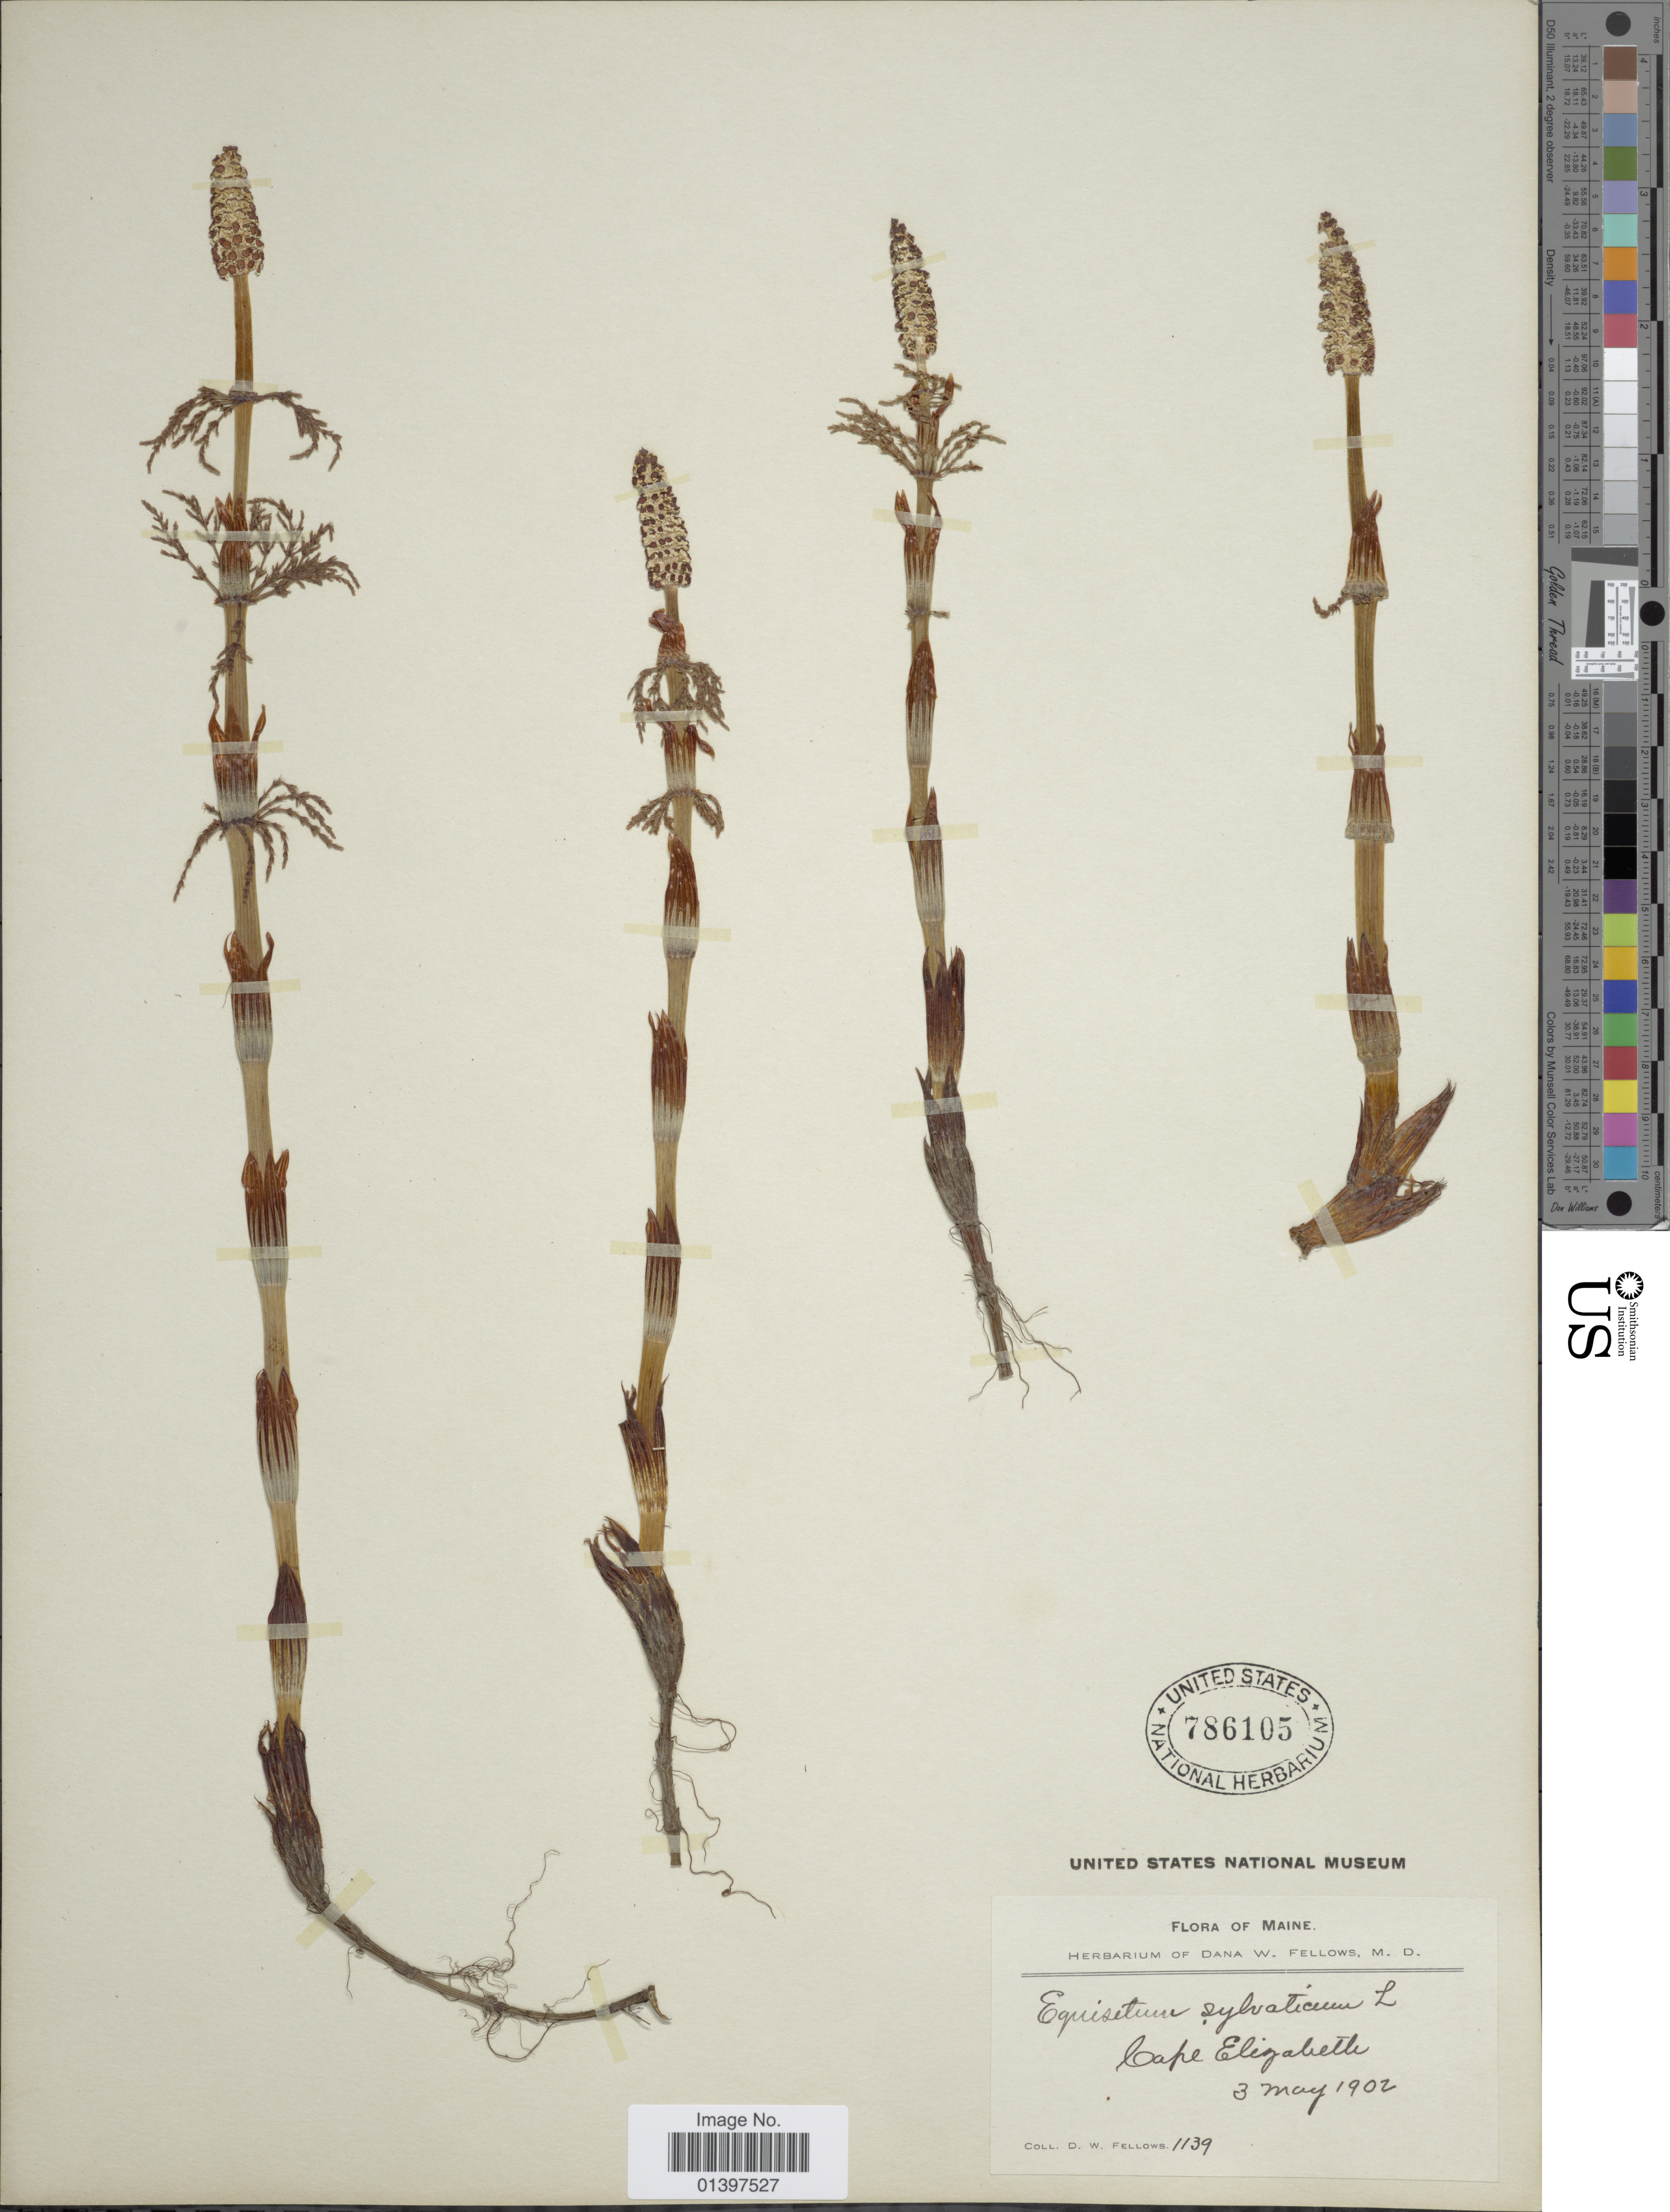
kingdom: Plantae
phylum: Tracheophyta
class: Polypodiopsida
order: Equisetales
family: Equisetaceae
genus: Equisetum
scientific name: Equisetum sylvaticum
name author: L.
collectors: D. W. Fellows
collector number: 1139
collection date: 1902-05-03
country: United States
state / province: Maine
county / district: Cumberland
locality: Cape Elizabeth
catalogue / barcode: US 786105